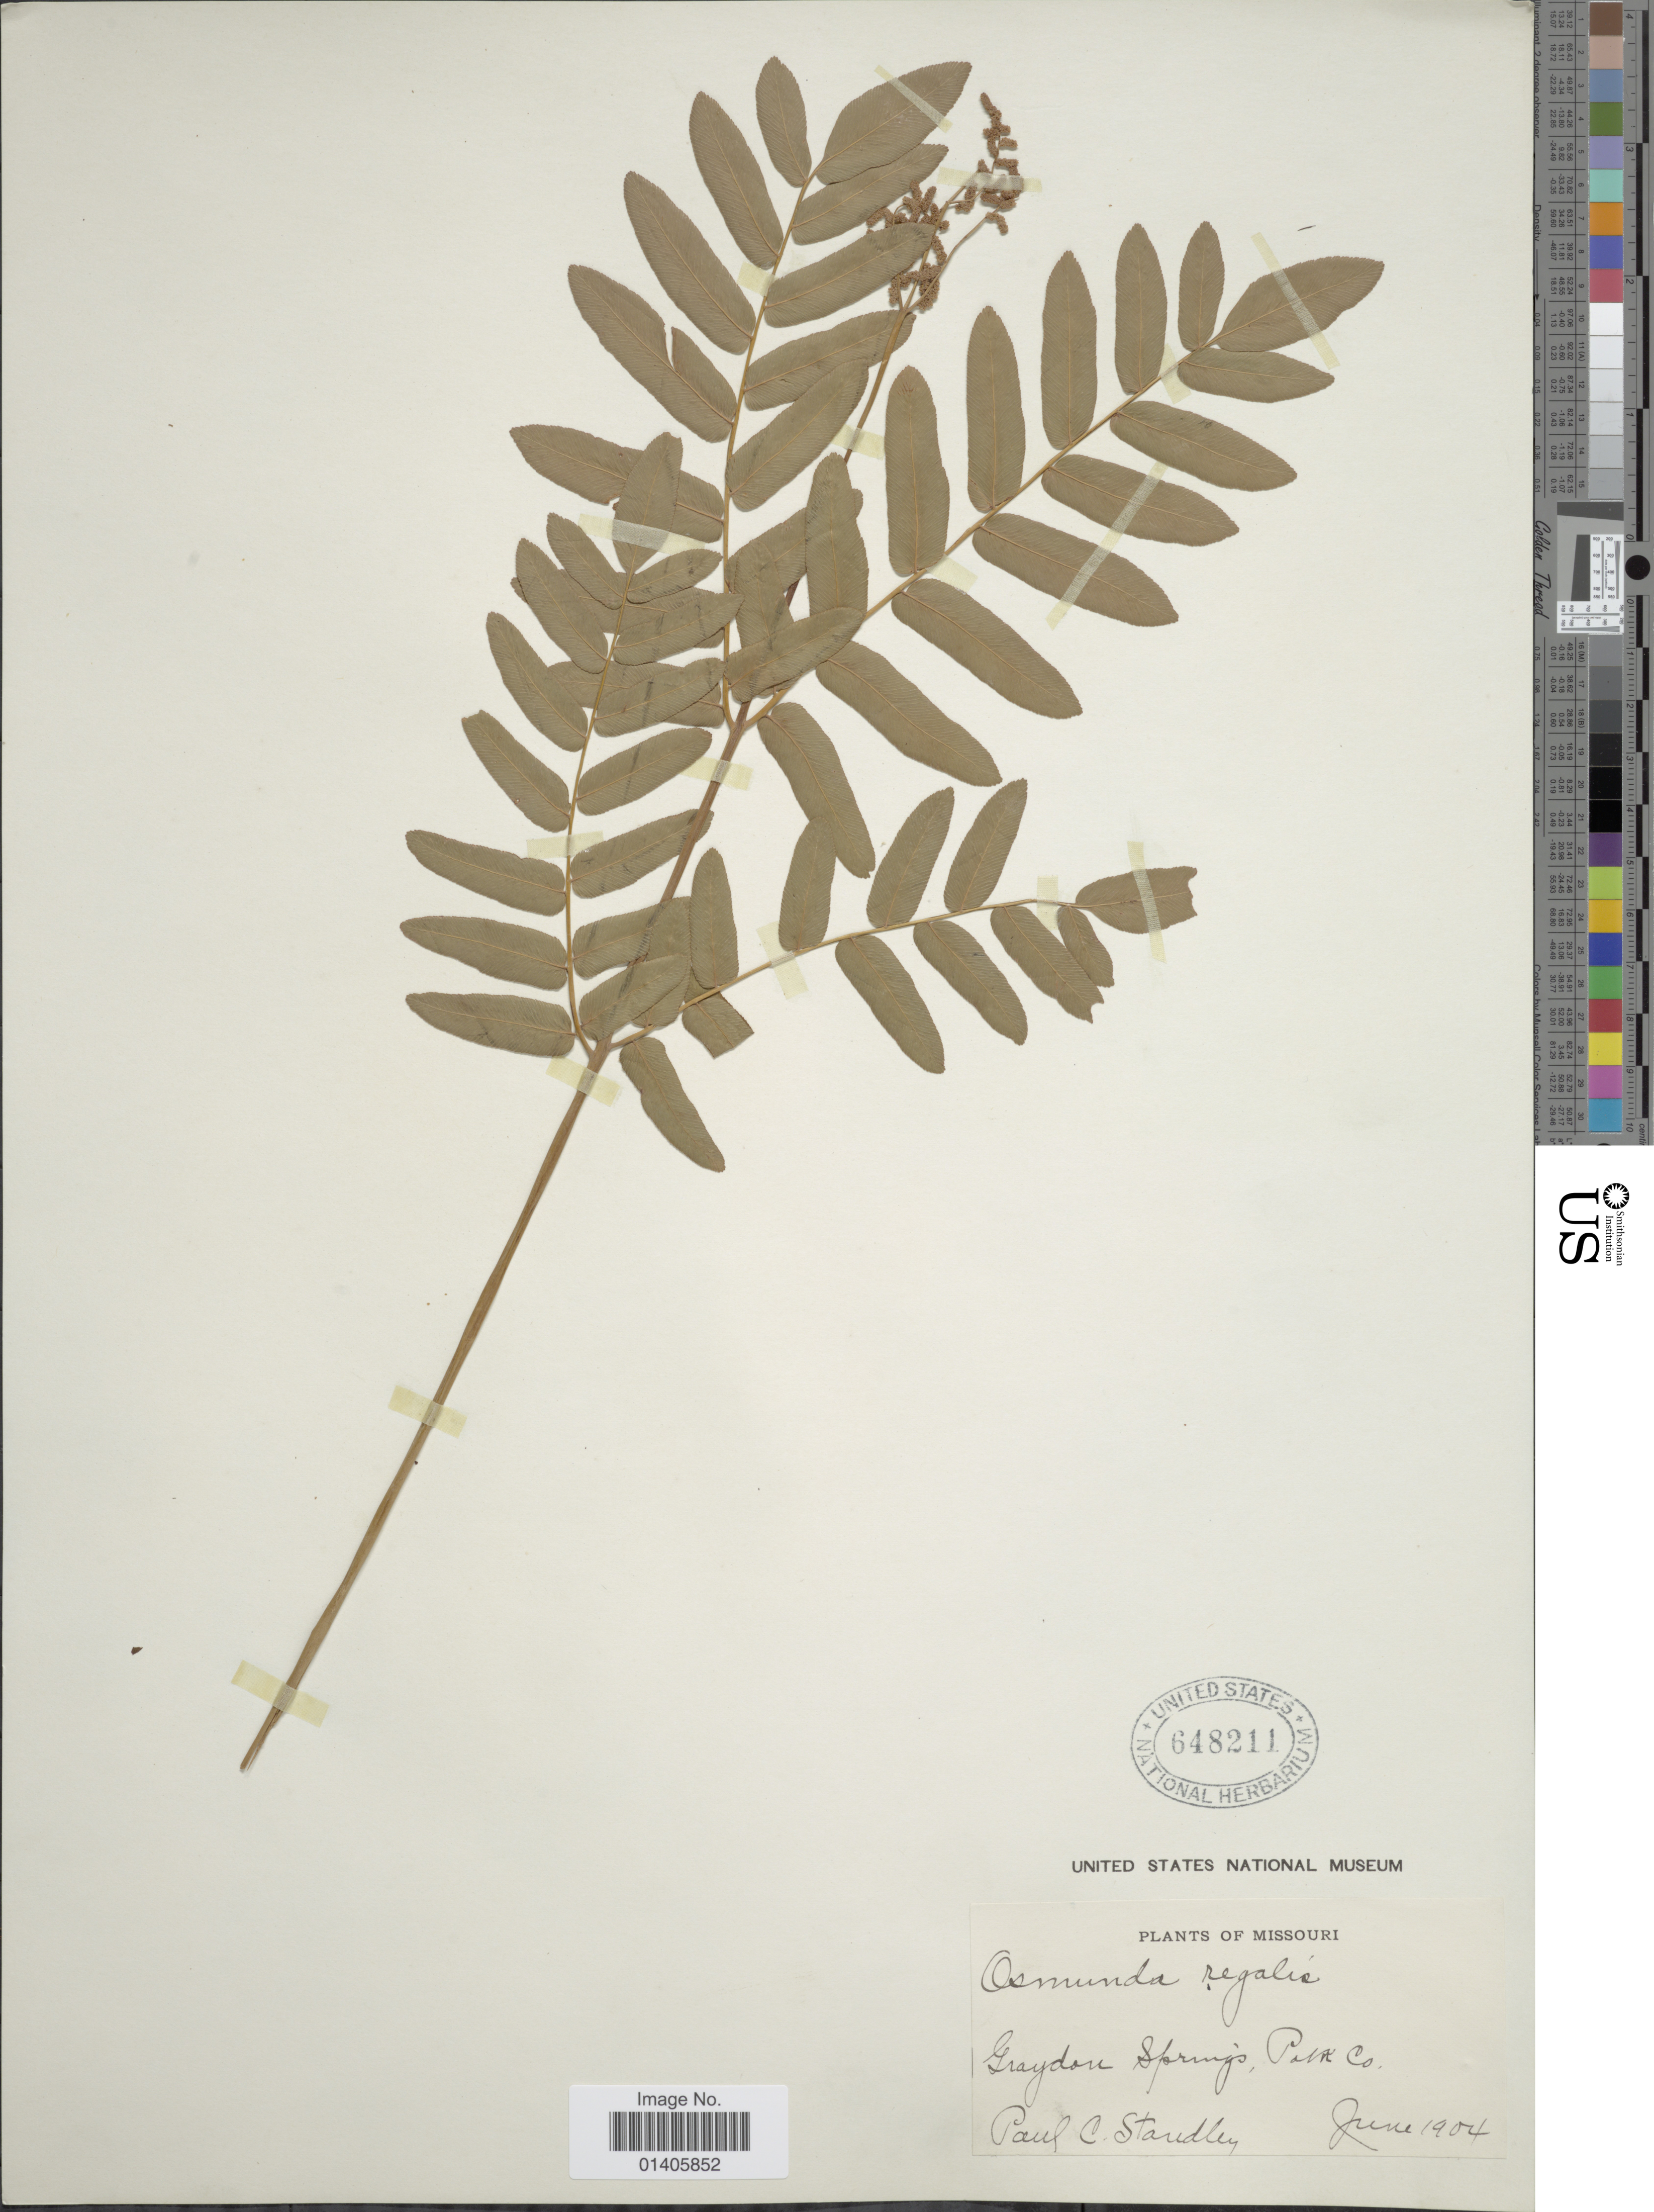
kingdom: Plantae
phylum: Tracheophyta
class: Polypodiopsida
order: Osmundales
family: Osmundaceae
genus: Osmunda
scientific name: Osmunda regalis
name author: L.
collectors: P. C. Standley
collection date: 1904-06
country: United States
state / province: Missouri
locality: Graydon Springs, Peak Co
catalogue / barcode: US 648211